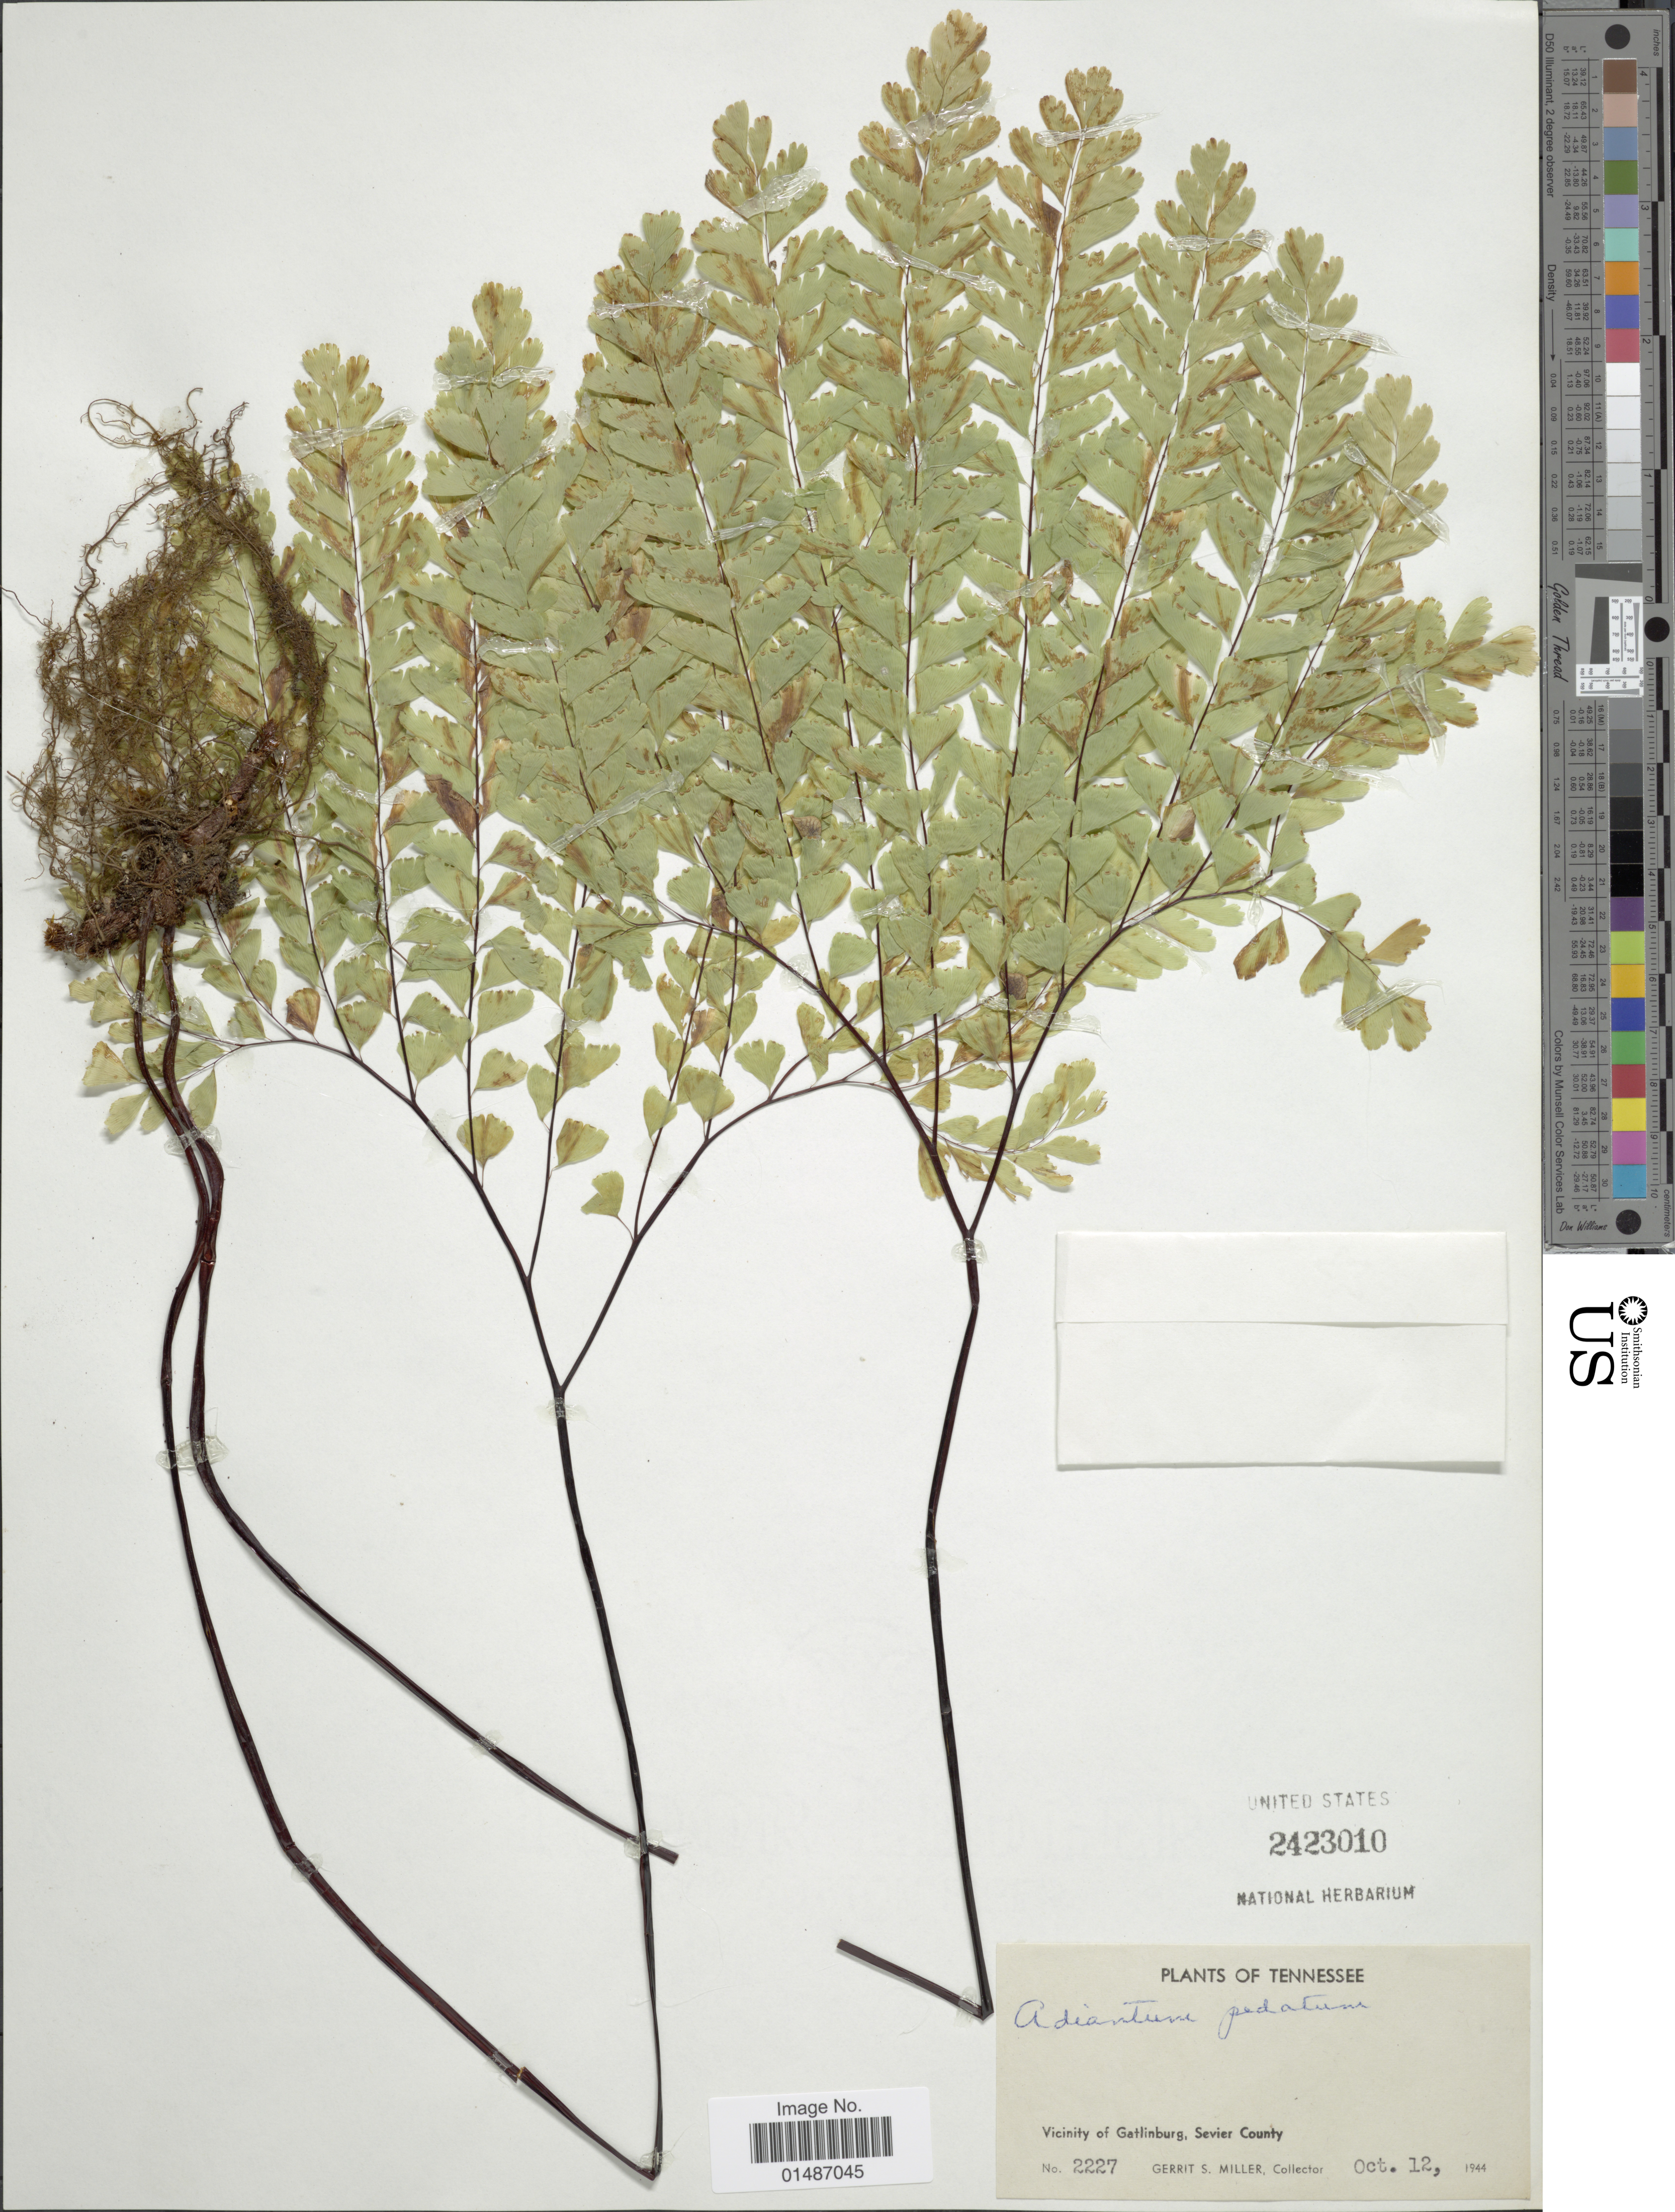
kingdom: Plantae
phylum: Tracheophyta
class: Polypodiopsida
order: Polypodiales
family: Pteridaceae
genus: Adiantum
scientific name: Adiantum pedatum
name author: L.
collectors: G. S. Miller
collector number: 2227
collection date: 1944-10-12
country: United States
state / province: Tennessee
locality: Vicinity of Gatlinburg, Sevier County.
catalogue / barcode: US 2423010